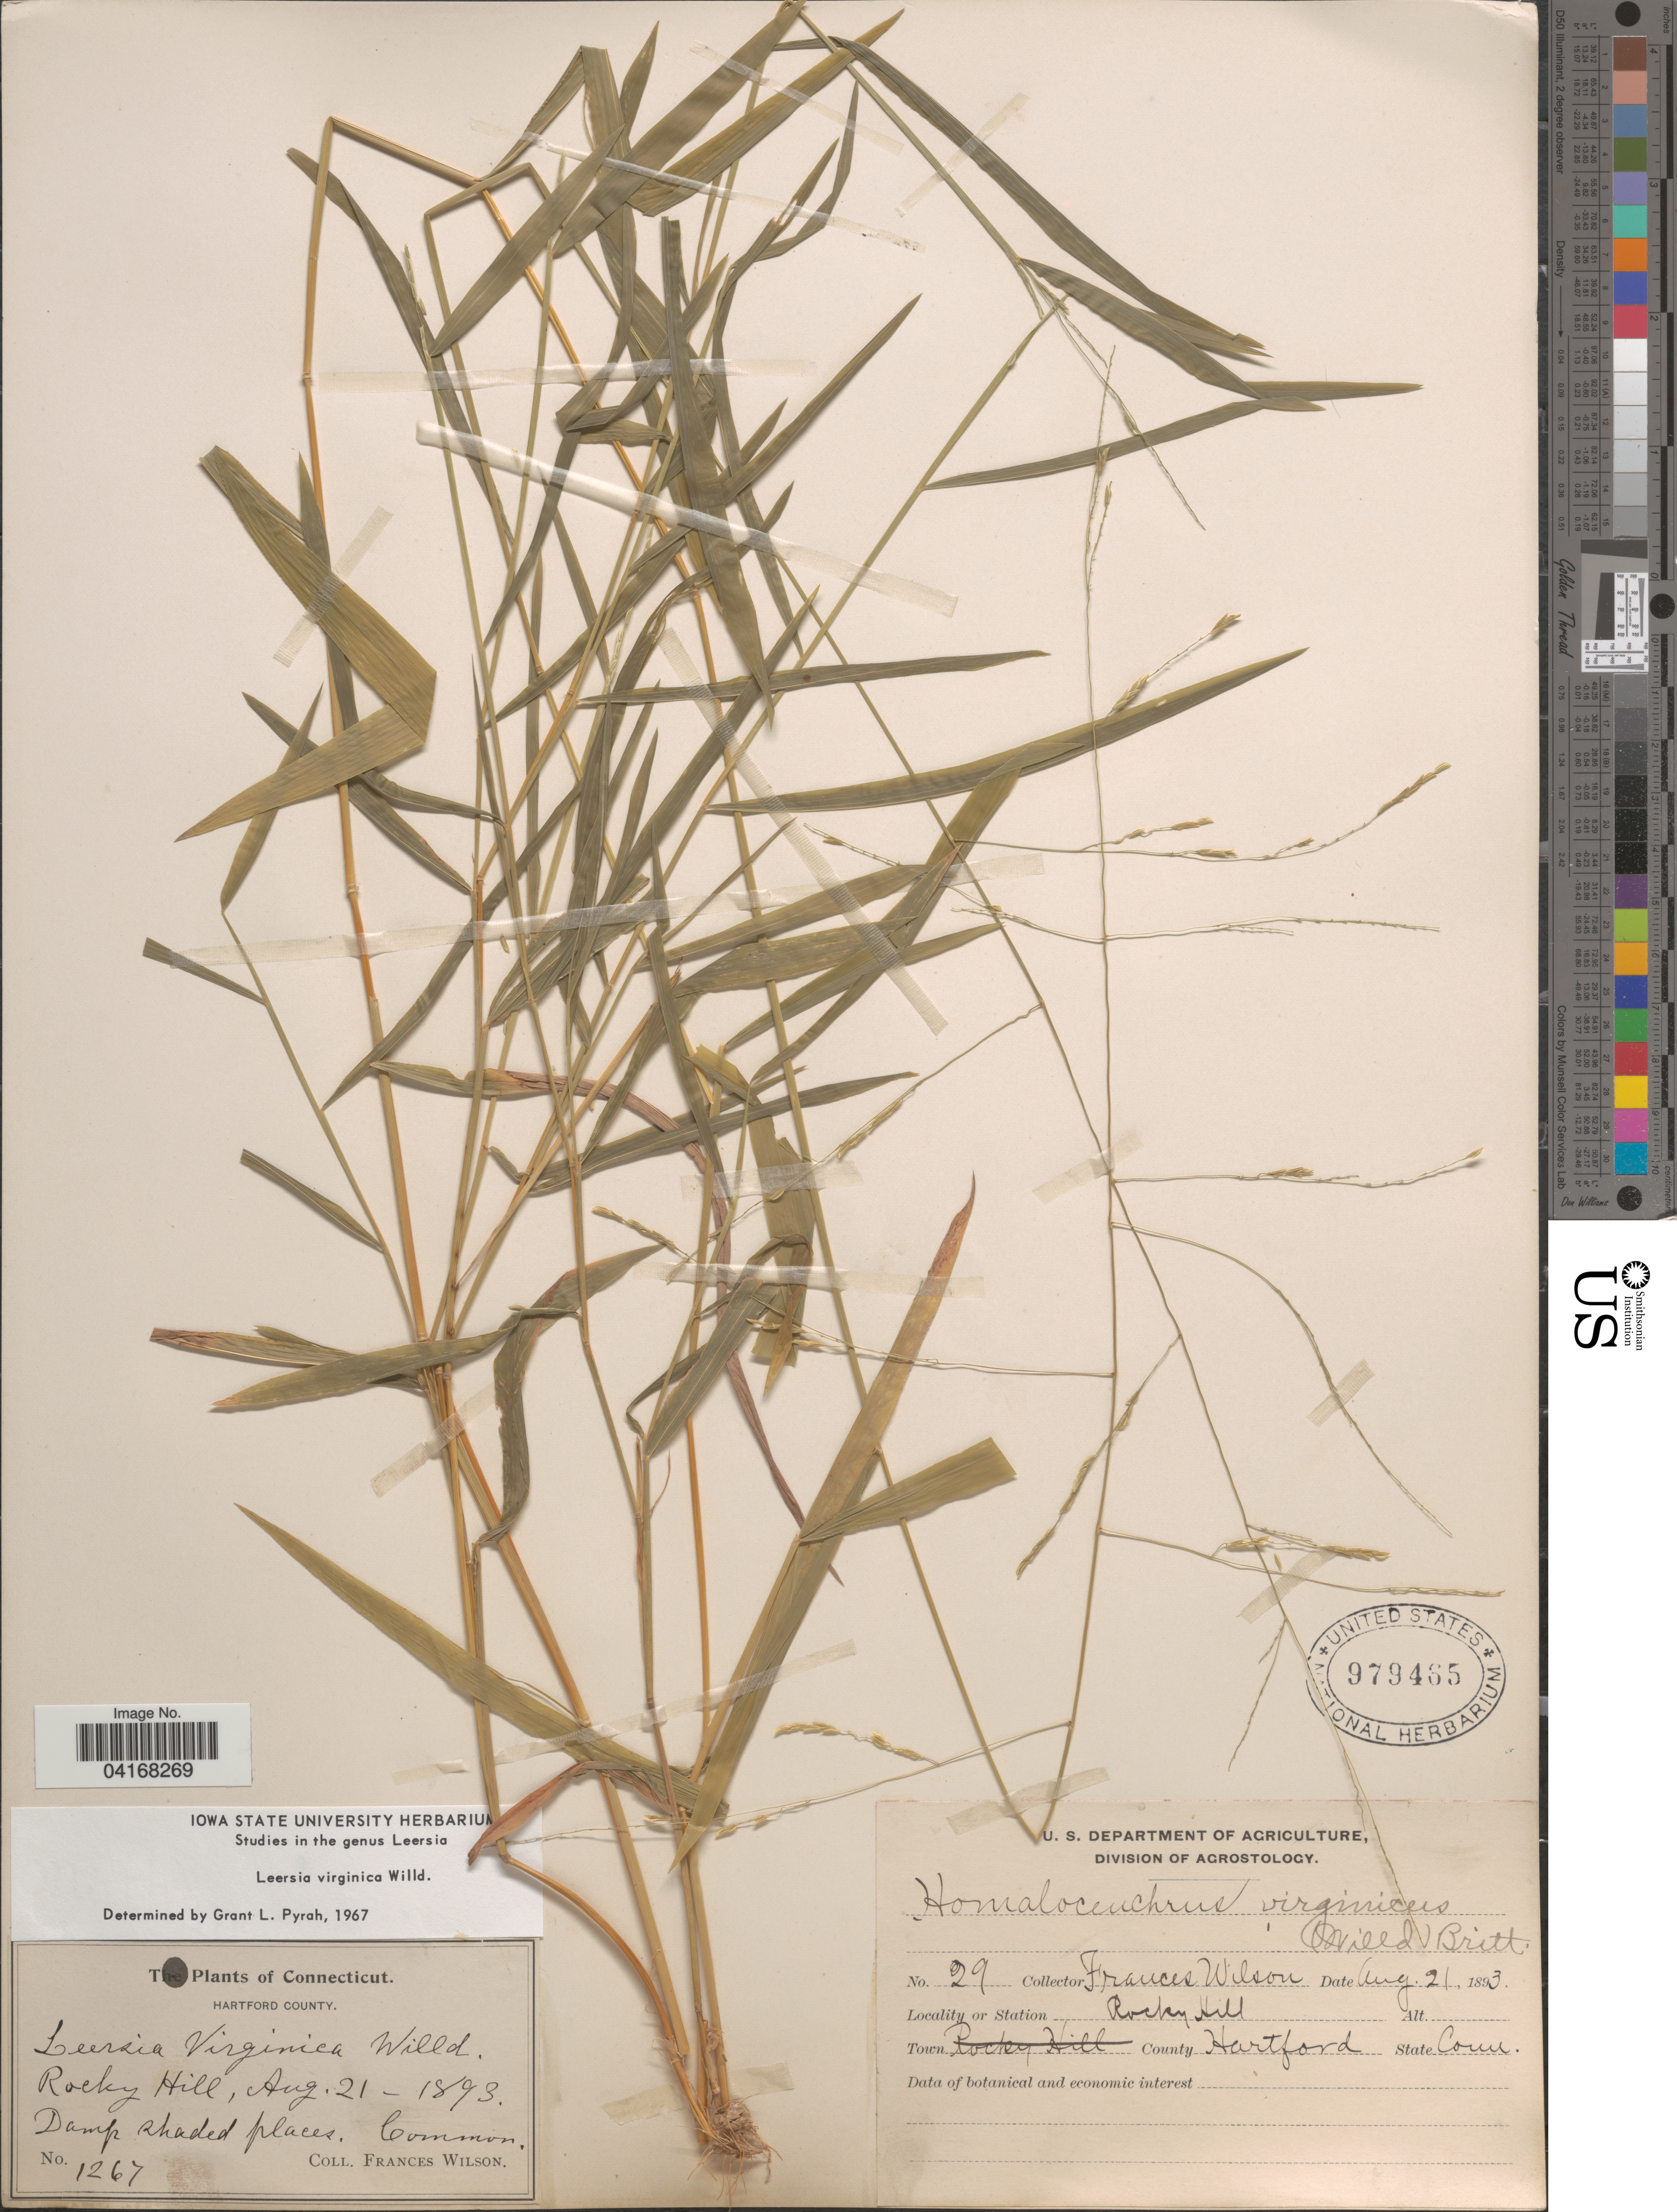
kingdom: Plantae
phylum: Tracheophyta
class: Liliopsida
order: Poales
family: Poaceae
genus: Leersia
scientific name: Leersia virginica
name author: Willd.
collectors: F. D. Wilson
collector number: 1267/29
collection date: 1893-08-21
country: United States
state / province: Connecticut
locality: Rocky Hill. County Hartford.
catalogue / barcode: US 979465